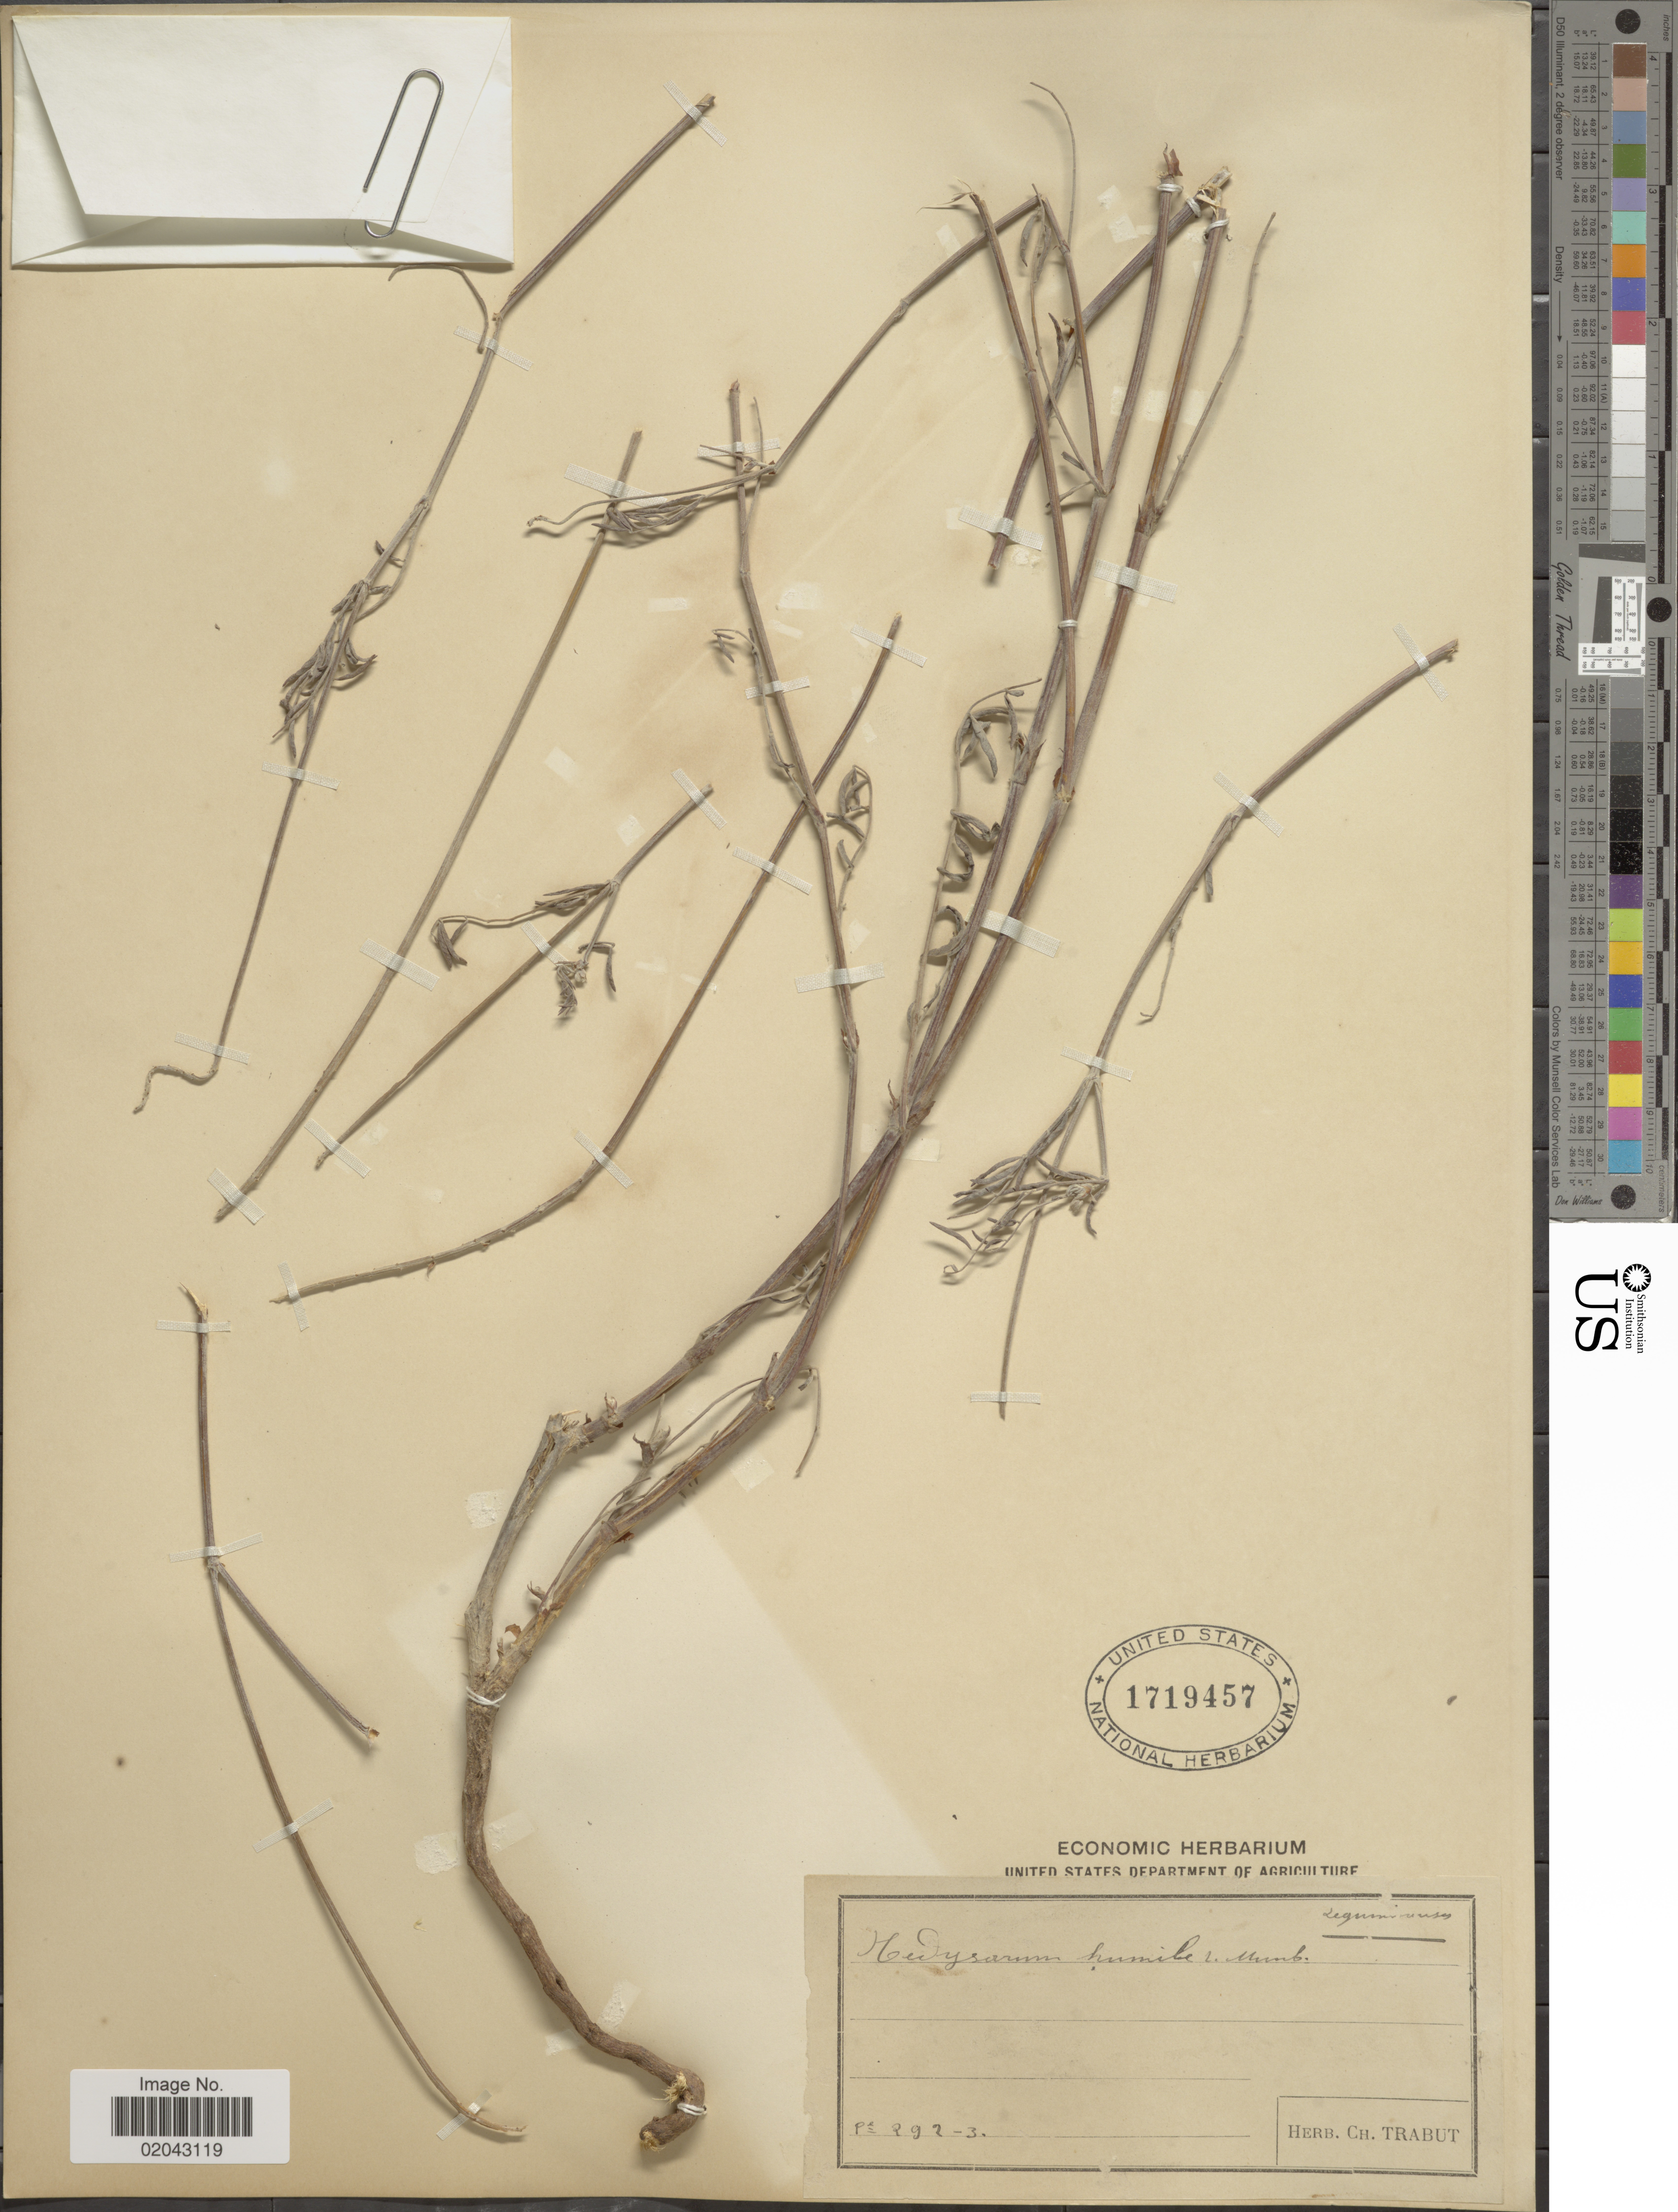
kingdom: Plantae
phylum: Tracheophyta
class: Magnoliopsida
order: Fabales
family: Fabaceae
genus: Hedysarum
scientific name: Hedysarum humile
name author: Loefl.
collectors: Ex herb. Ch. Trabut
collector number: Pr. 292-3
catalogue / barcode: US 1719457